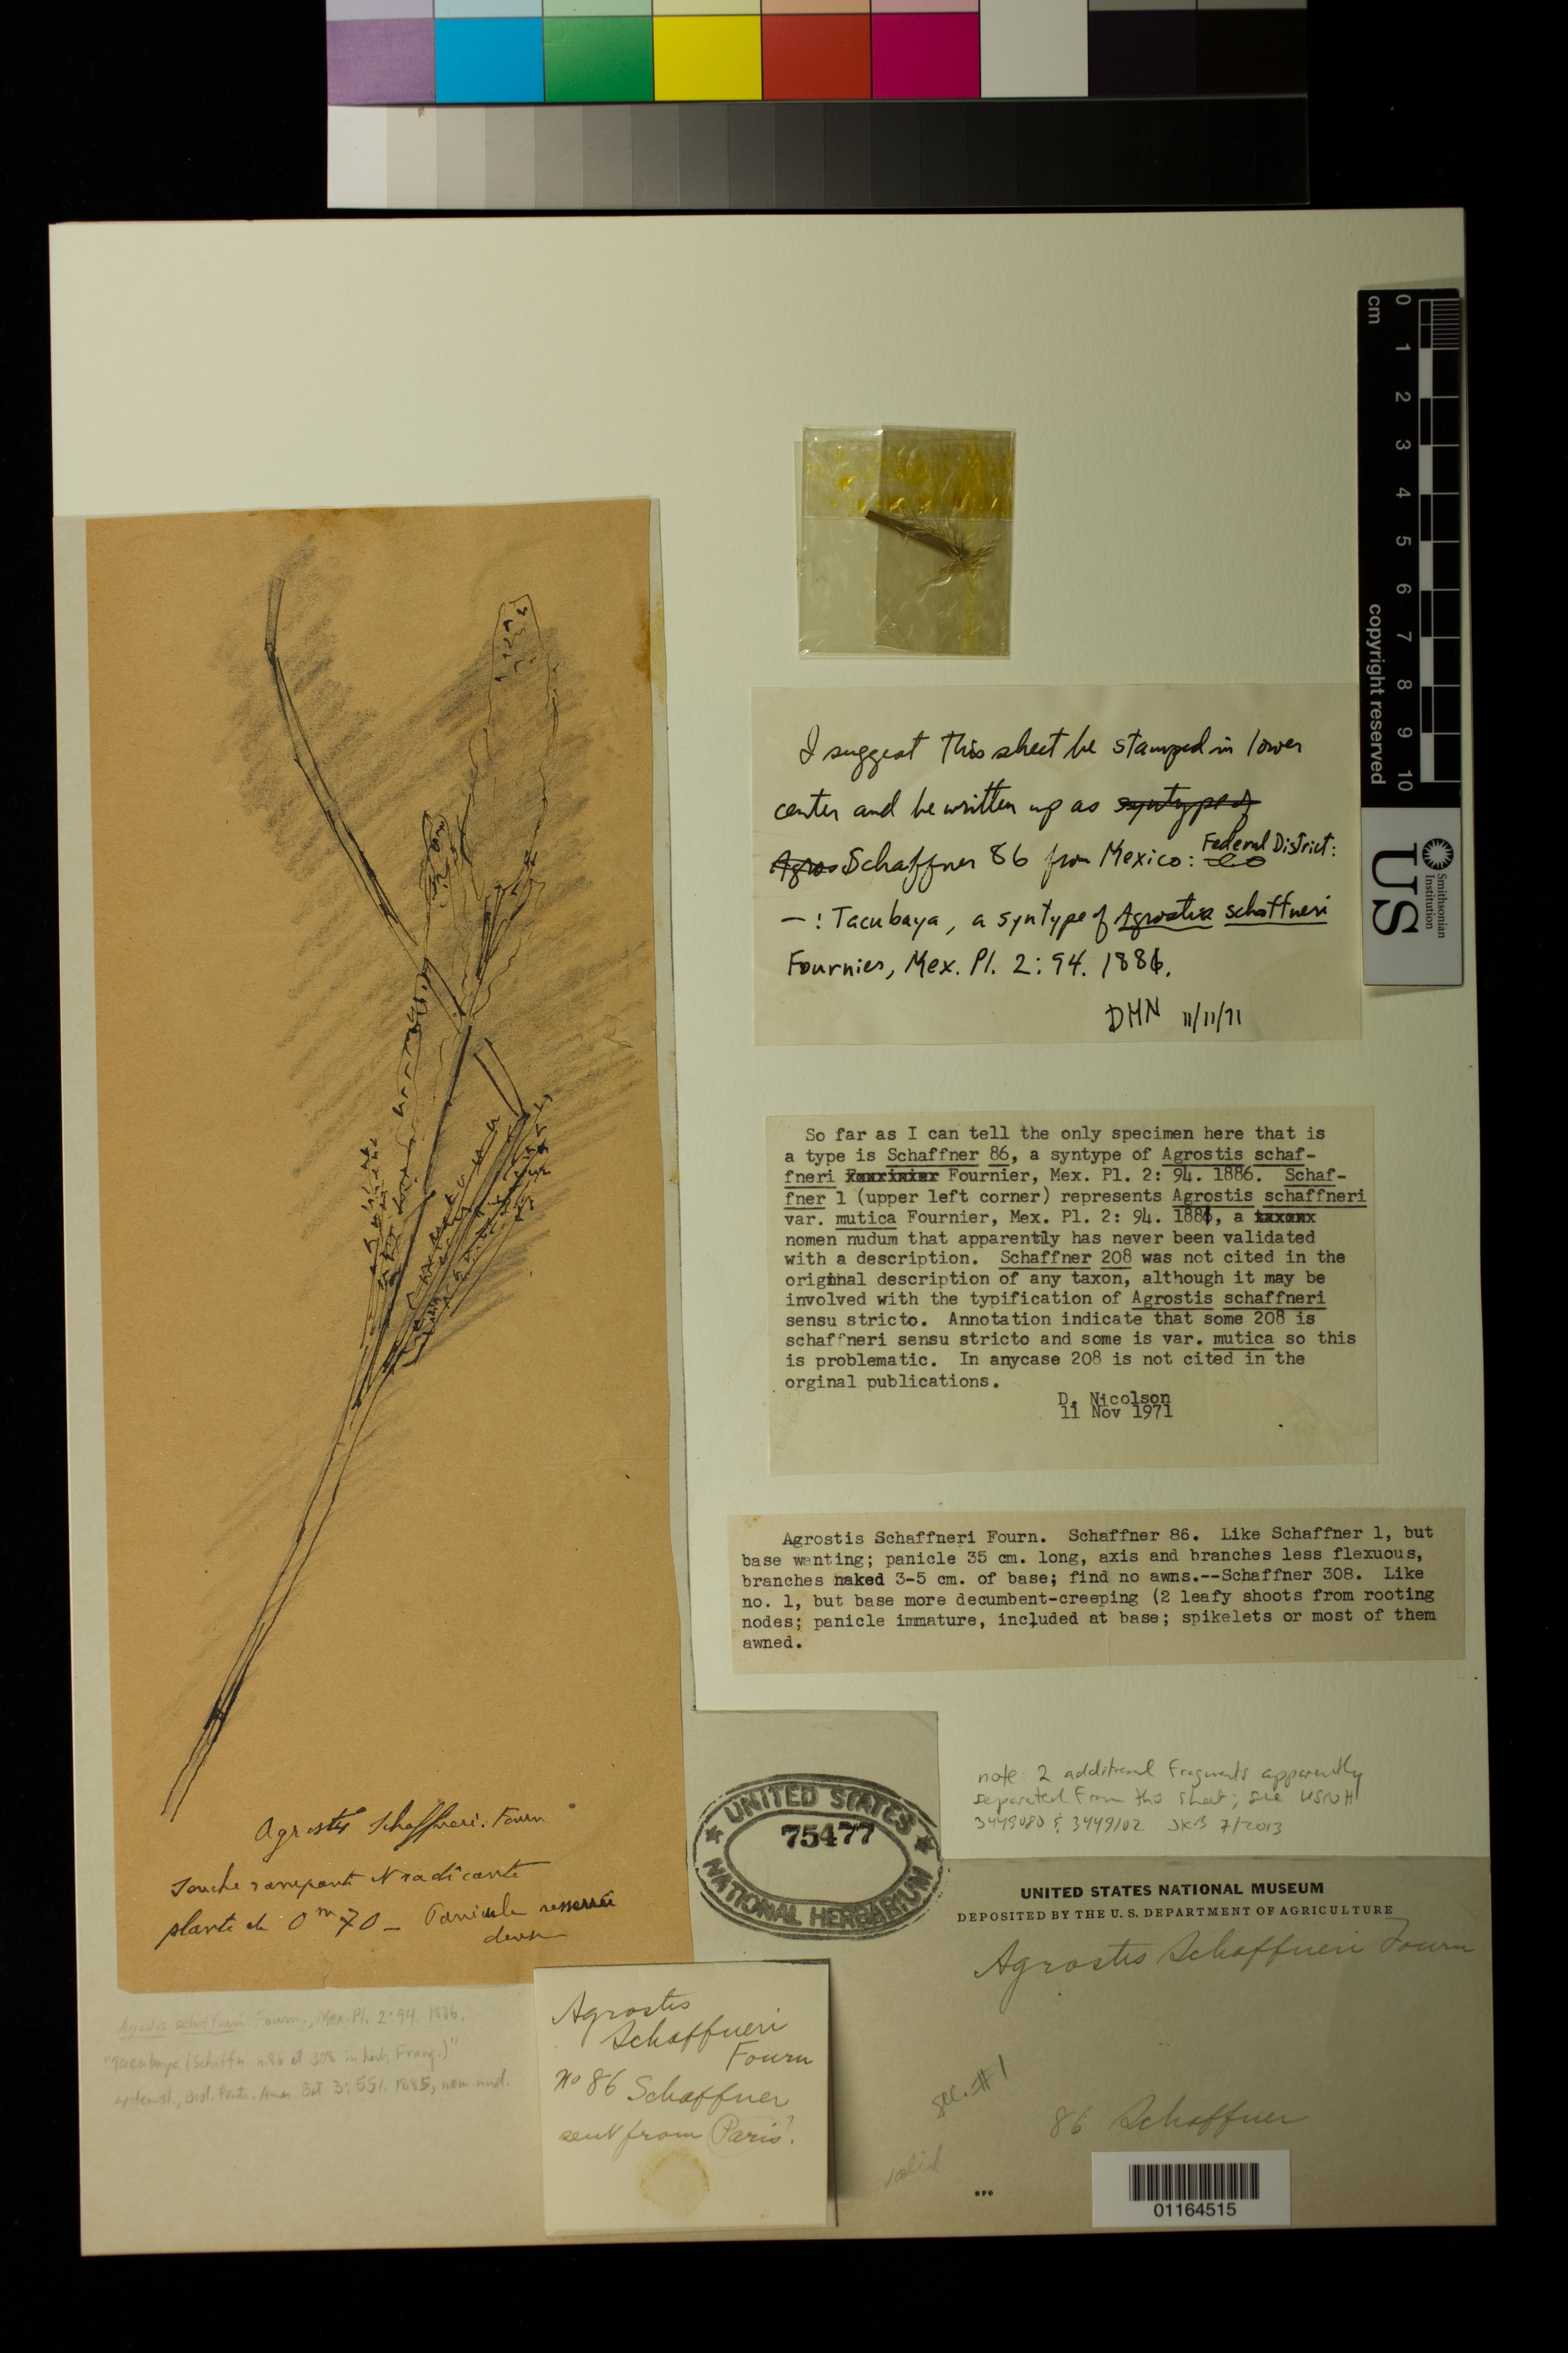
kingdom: Plantae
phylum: Tracheophyta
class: Liliopsida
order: Poales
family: Poaceae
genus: Agrostis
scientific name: Agrostis schaffneri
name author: E. Fourn.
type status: Syntype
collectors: J. W. Schaffner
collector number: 86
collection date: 1886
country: Mexico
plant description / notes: Sketch and fragmentary material of type specimen ex herb. Paris. Note that additional fragmentary material ("var. mutica", nom. nud.) has been separated from this sheet, now mounted on USNH 3449080 & 3449102, respectively.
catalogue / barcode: US 75477